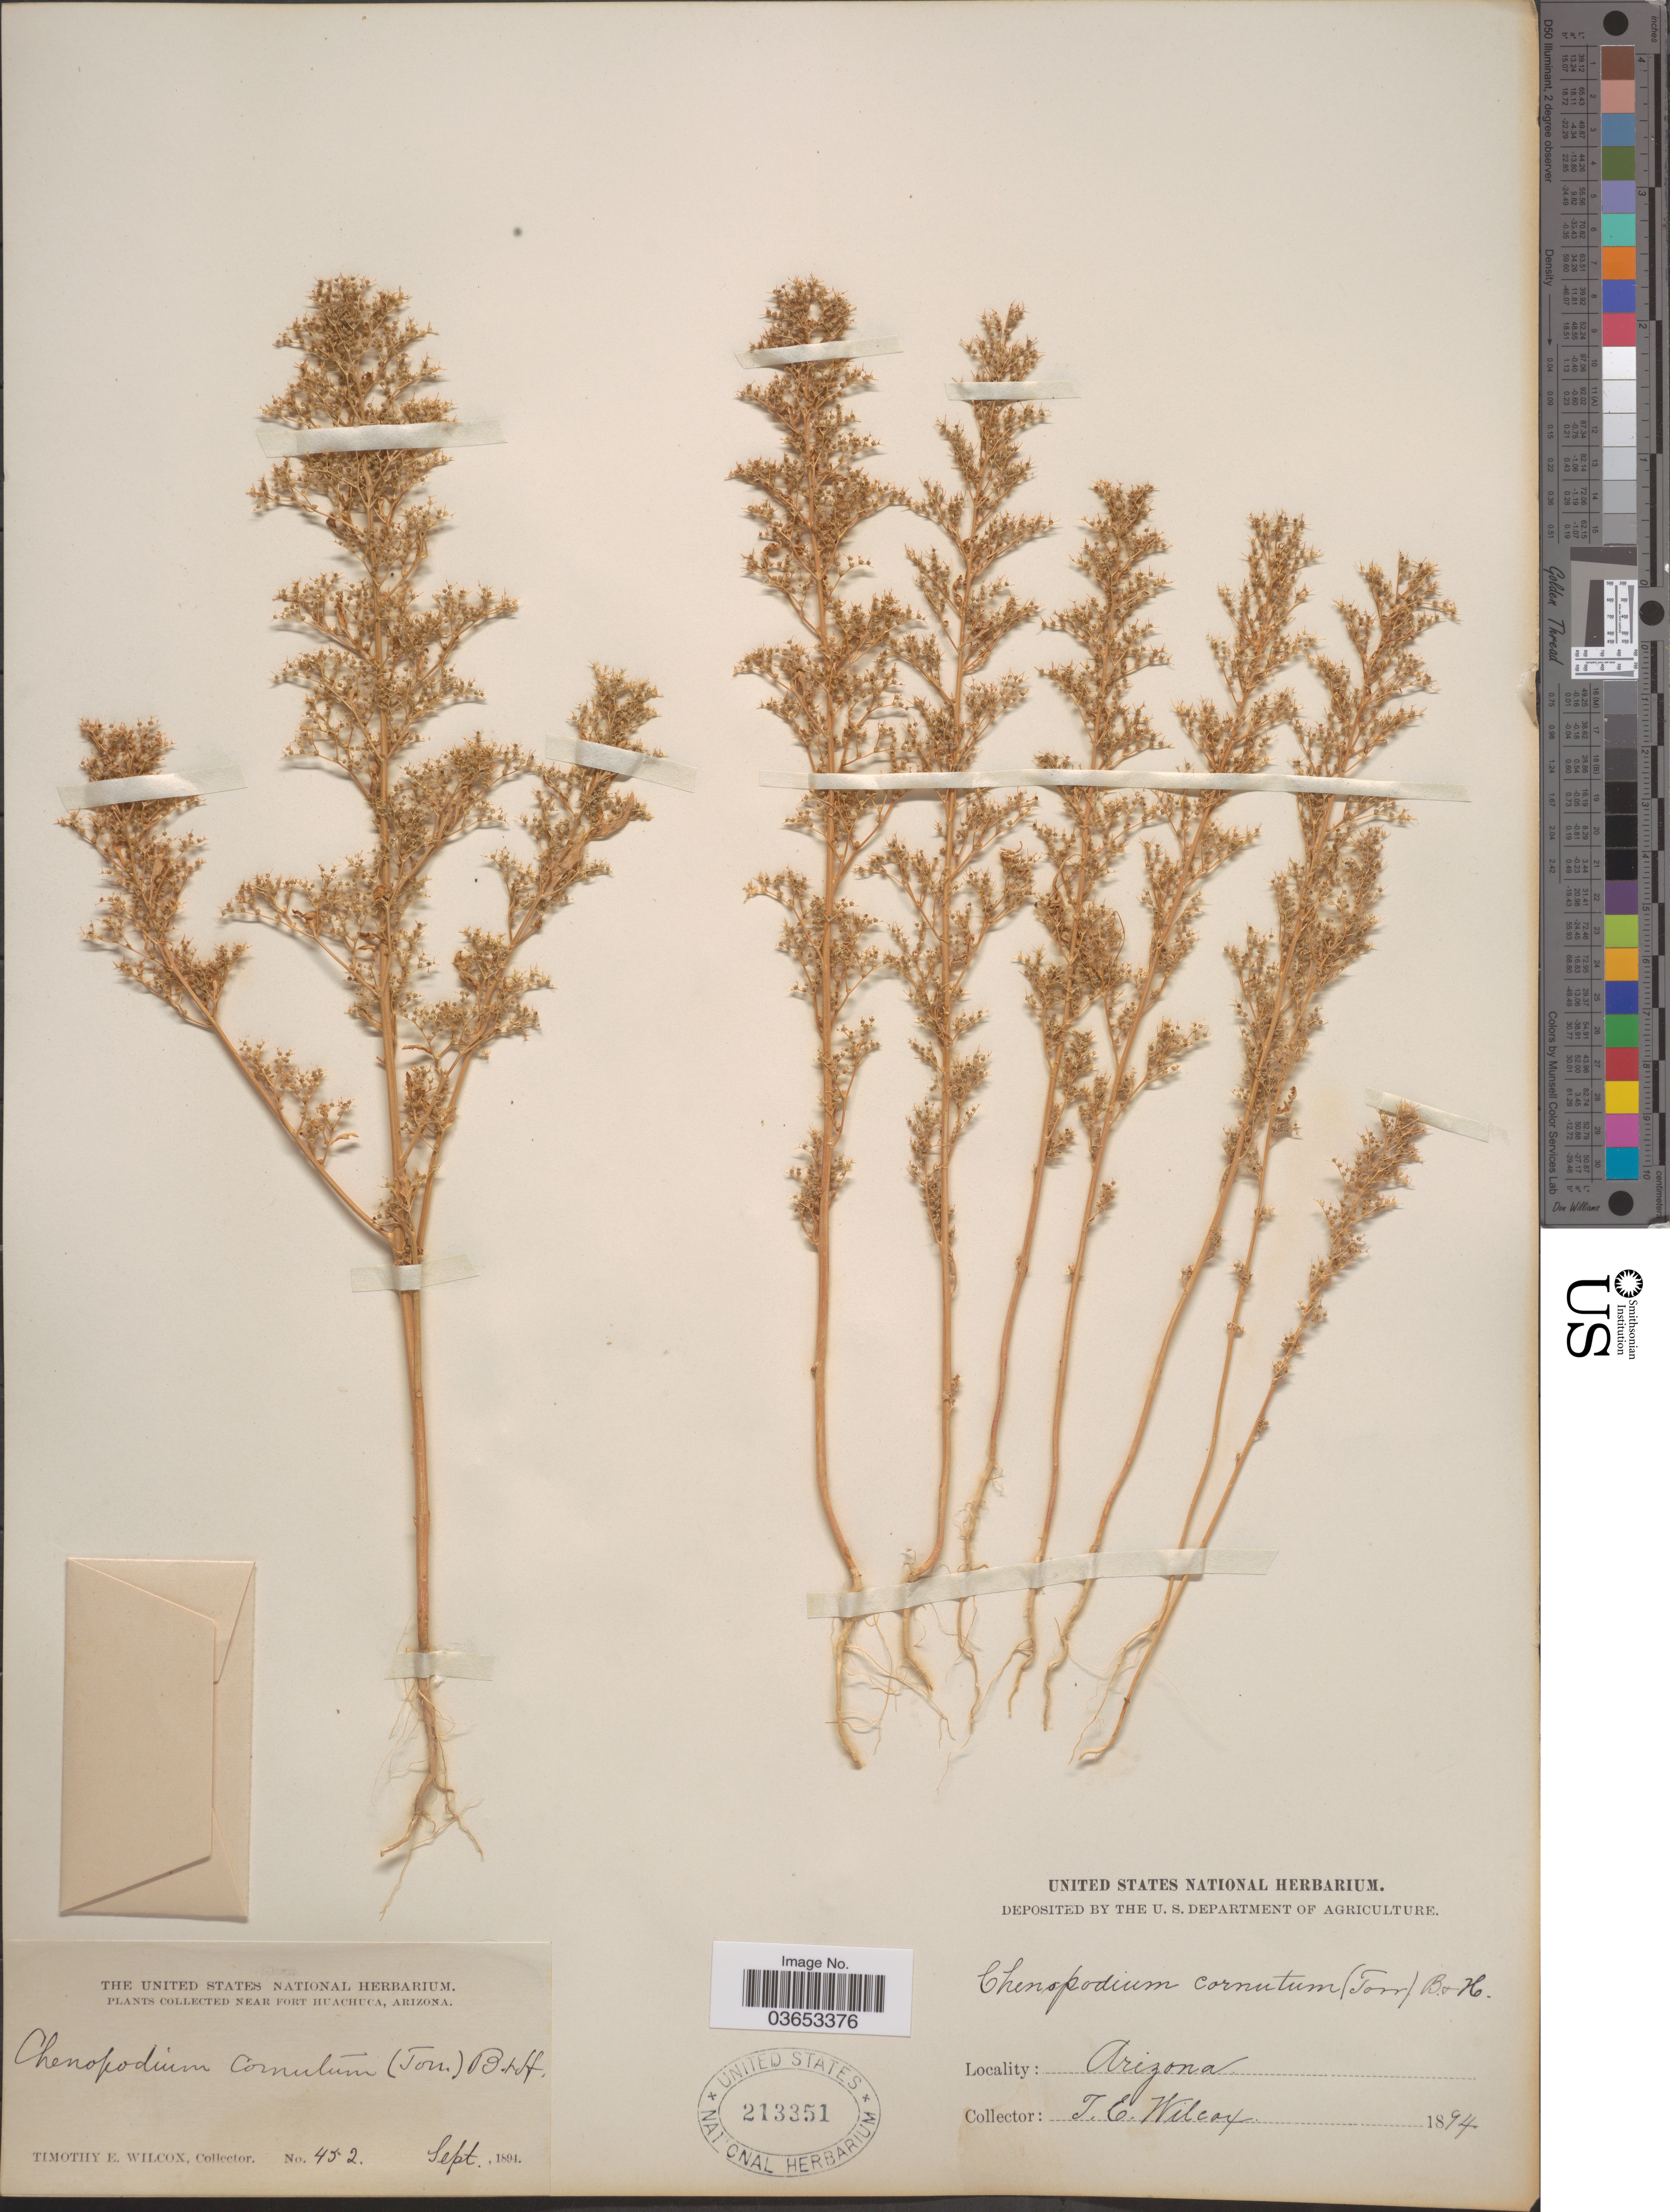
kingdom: Plantae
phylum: Tracheophyta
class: Magnoliopsida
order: Caryophyllales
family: Amaranthaceae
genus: Chenopodium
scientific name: Chenopodium incisum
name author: Poir.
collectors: T. E. Wilcox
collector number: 452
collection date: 1894-09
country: United States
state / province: Arizona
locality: Near Fort Huachuca.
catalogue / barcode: US 213351